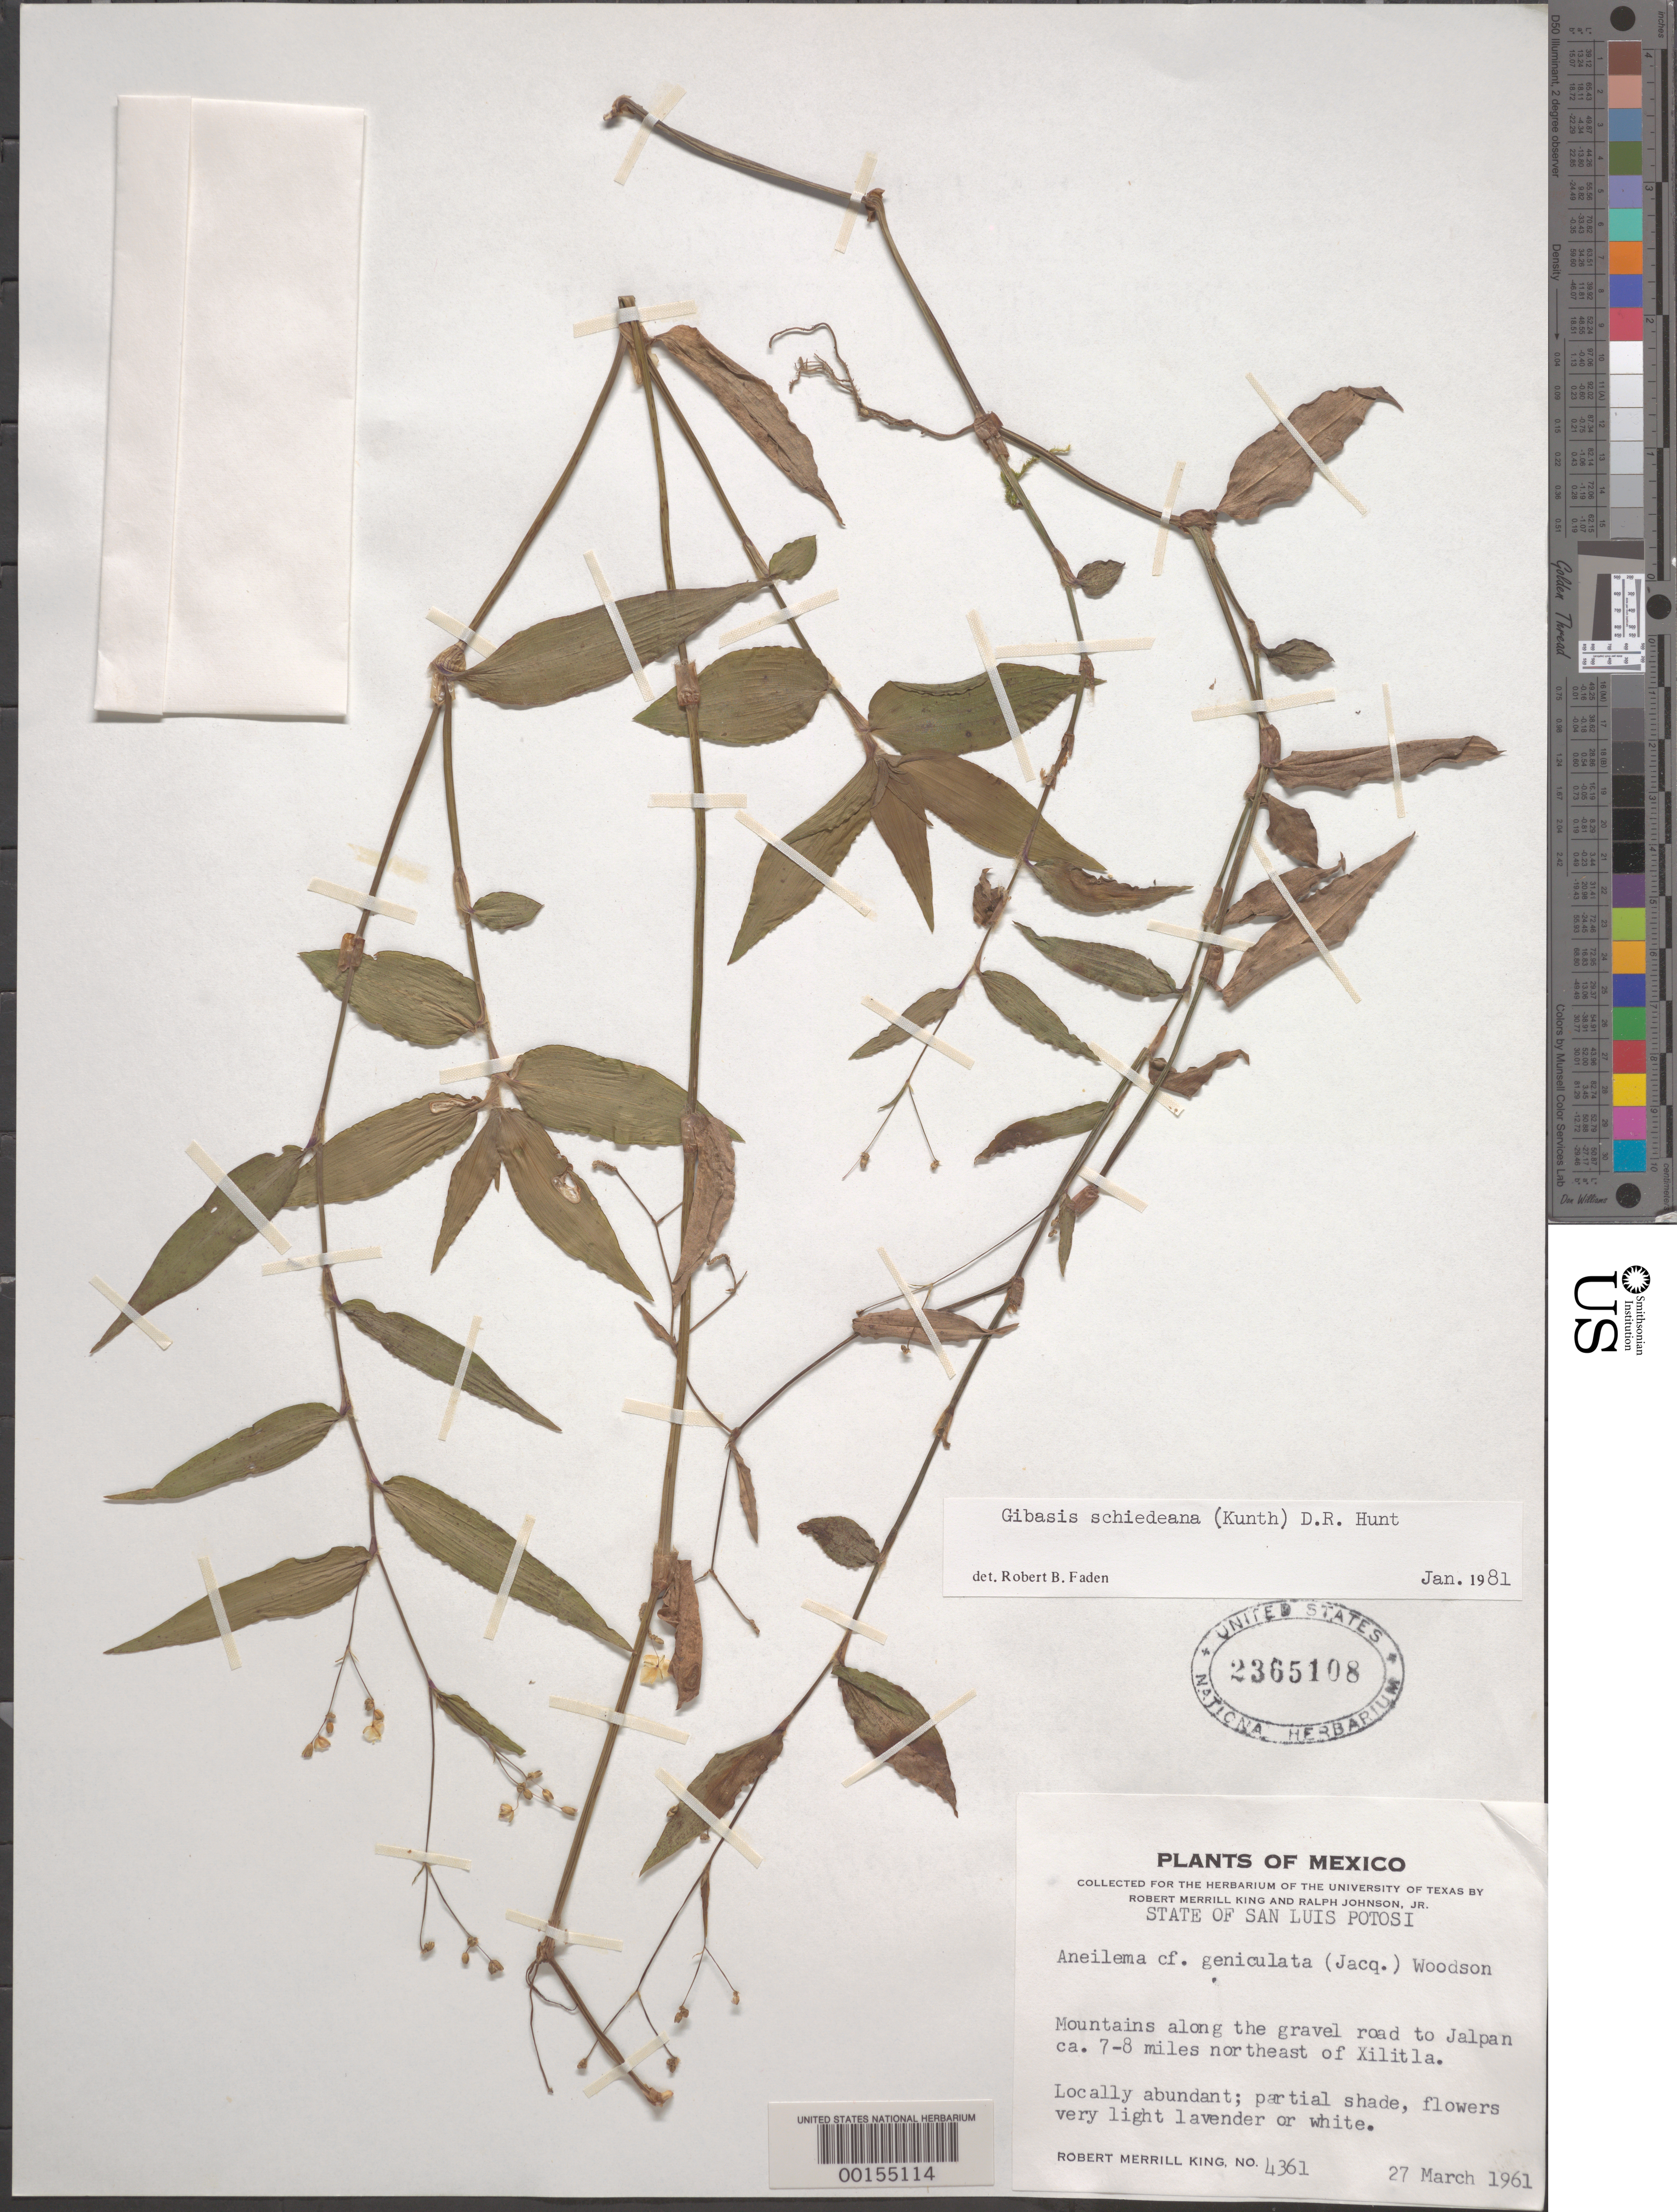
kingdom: Plantae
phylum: Tracheophyta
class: Liliopsida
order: Commelinales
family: Commelinaceae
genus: Gibasis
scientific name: Gibasis pellucida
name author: (M. Martens & Galeotti) D.R. Hunt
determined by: Faden, Robert B., (US), Smithsonian Institution - National Museum of Natural History (UNITED STATES)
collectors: R. M. King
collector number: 4361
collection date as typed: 27 Mar 1961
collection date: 1961-03-27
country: Mexico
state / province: San Luis Potosí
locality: Mne of xilitla towards jalapan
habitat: Partially shaded gravel roadside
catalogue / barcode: US 2365108